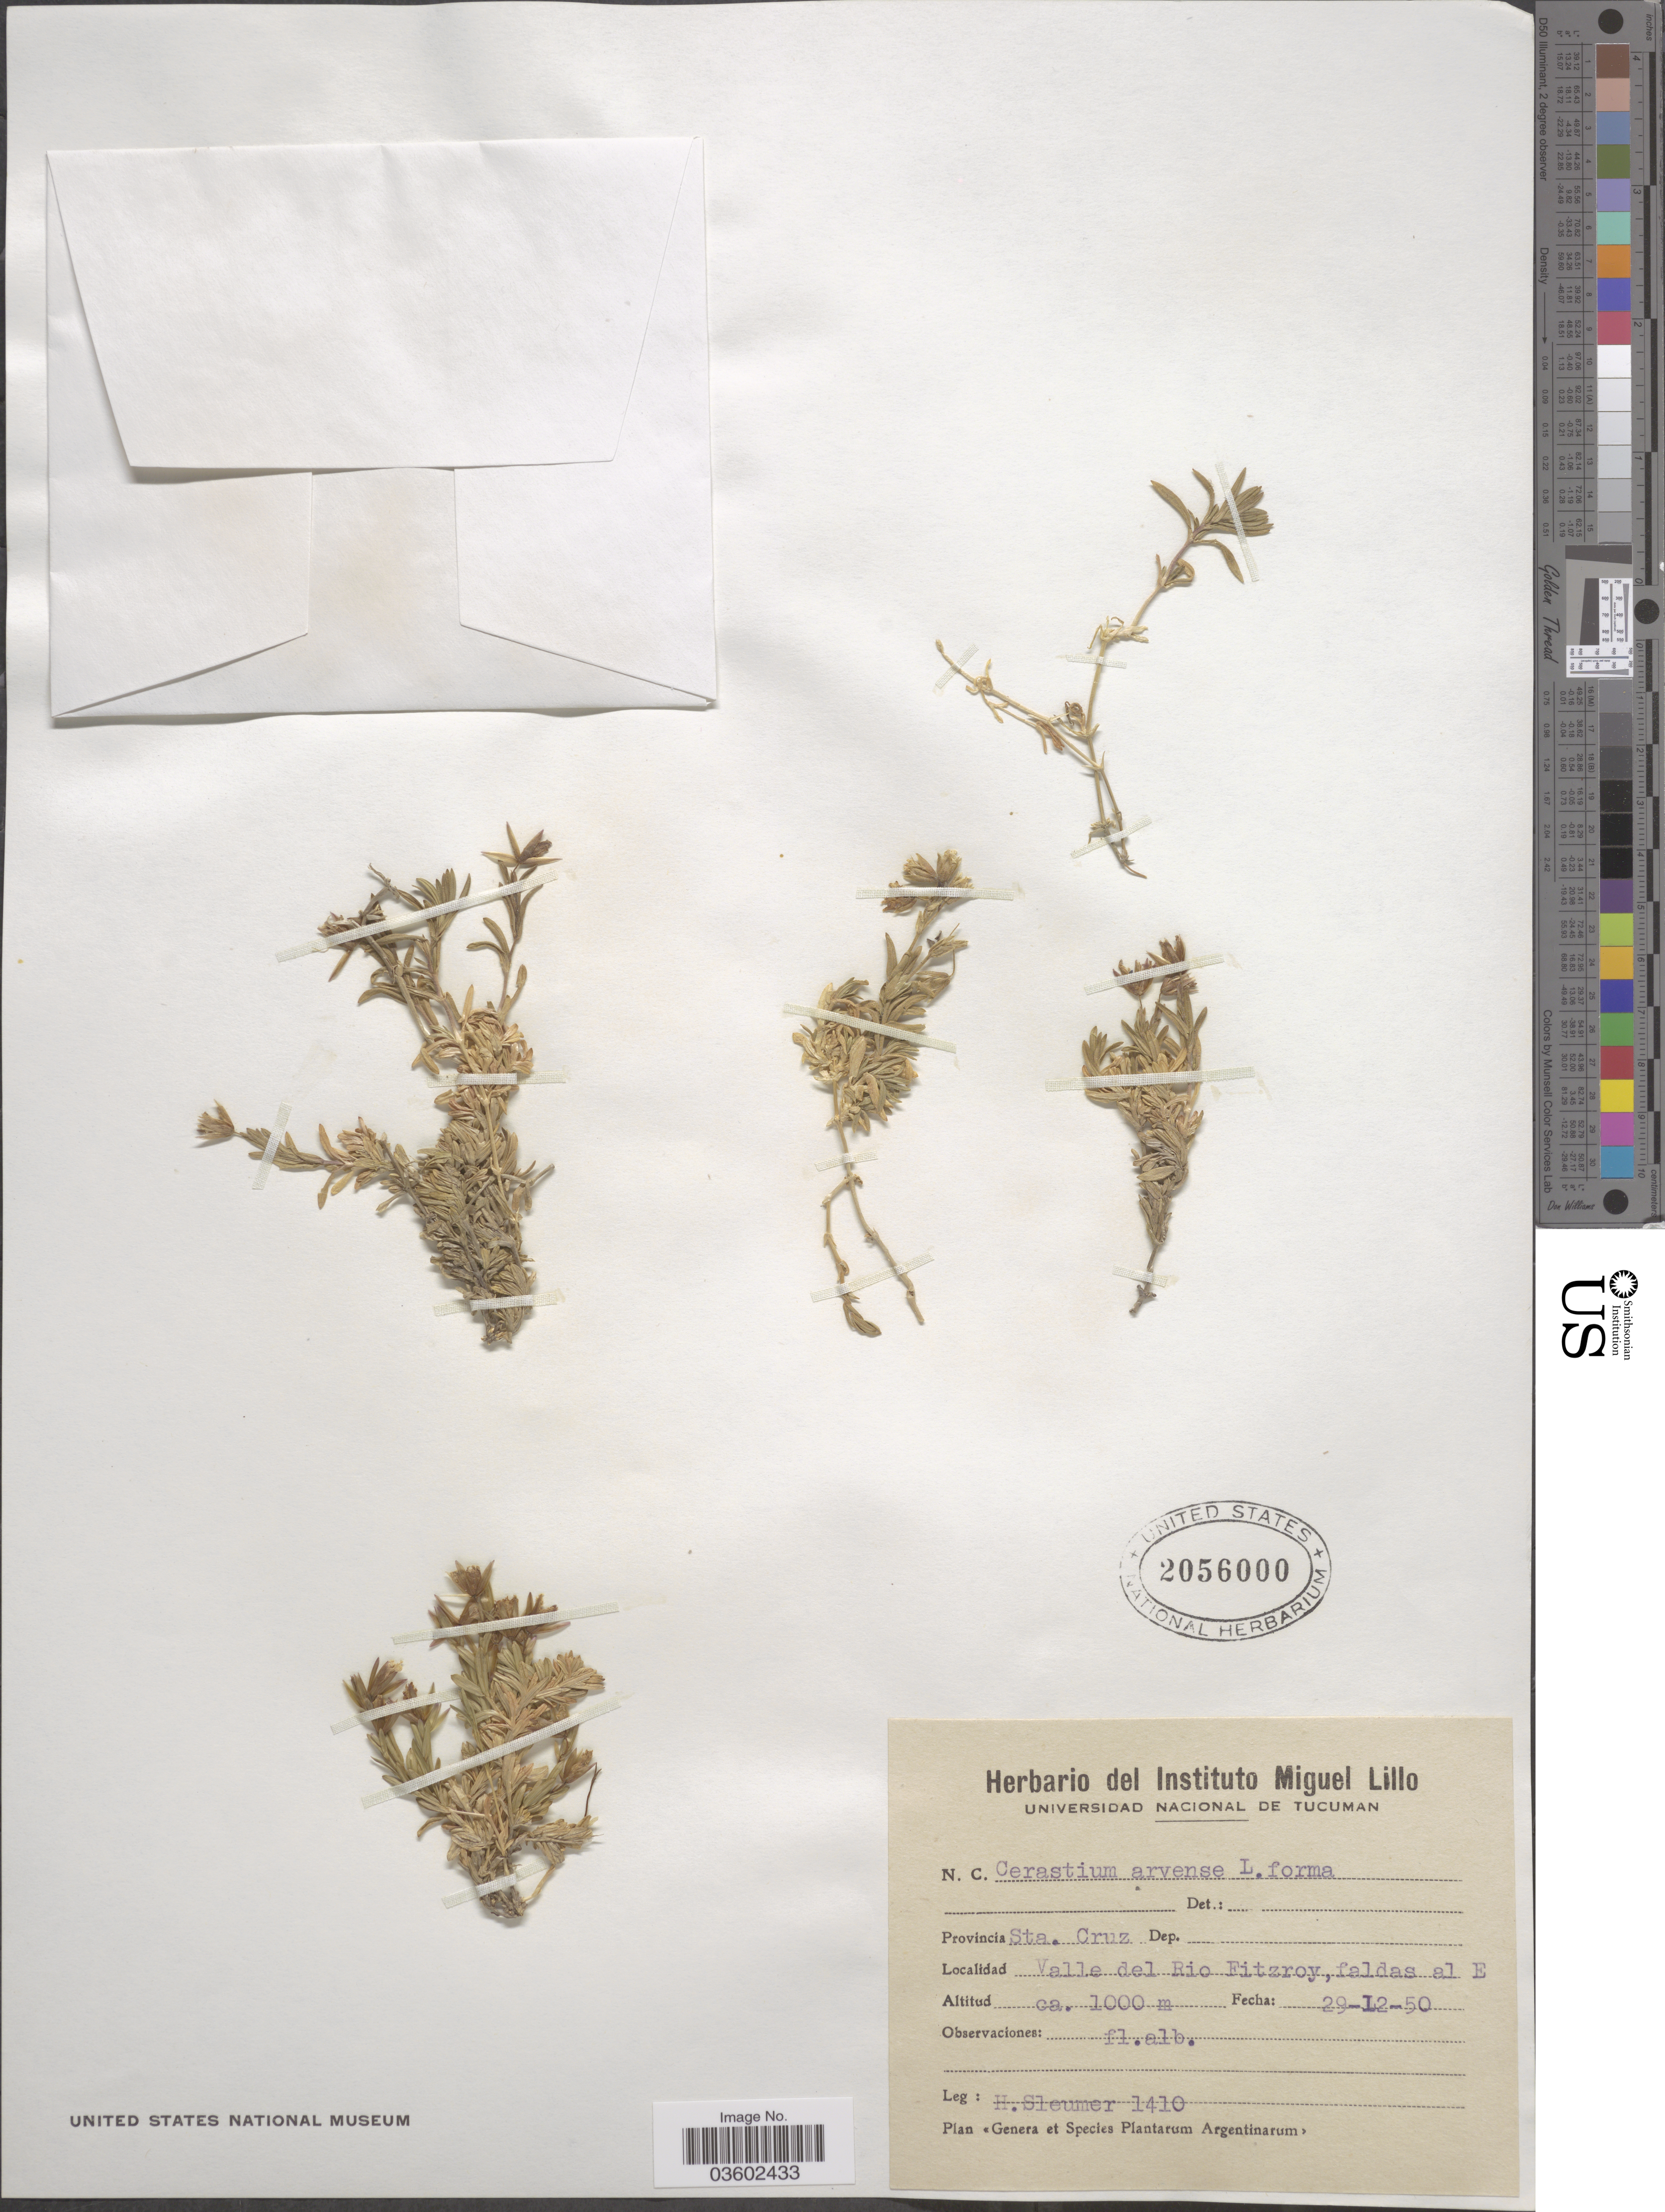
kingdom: Plantae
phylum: Tracheophyta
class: Magnoliopsida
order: Caryophyllales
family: Caryophyllaceae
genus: Cerastium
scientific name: Cerastium arvense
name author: L.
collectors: H. O. Sleumer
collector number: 1410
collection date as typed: Transcribed d/m/y: 29/12/50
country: Argentina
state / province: Santa Cruz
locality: Valle del Rio Fitzroy, faldas al E.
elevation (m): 1000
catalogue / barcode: US 2056000